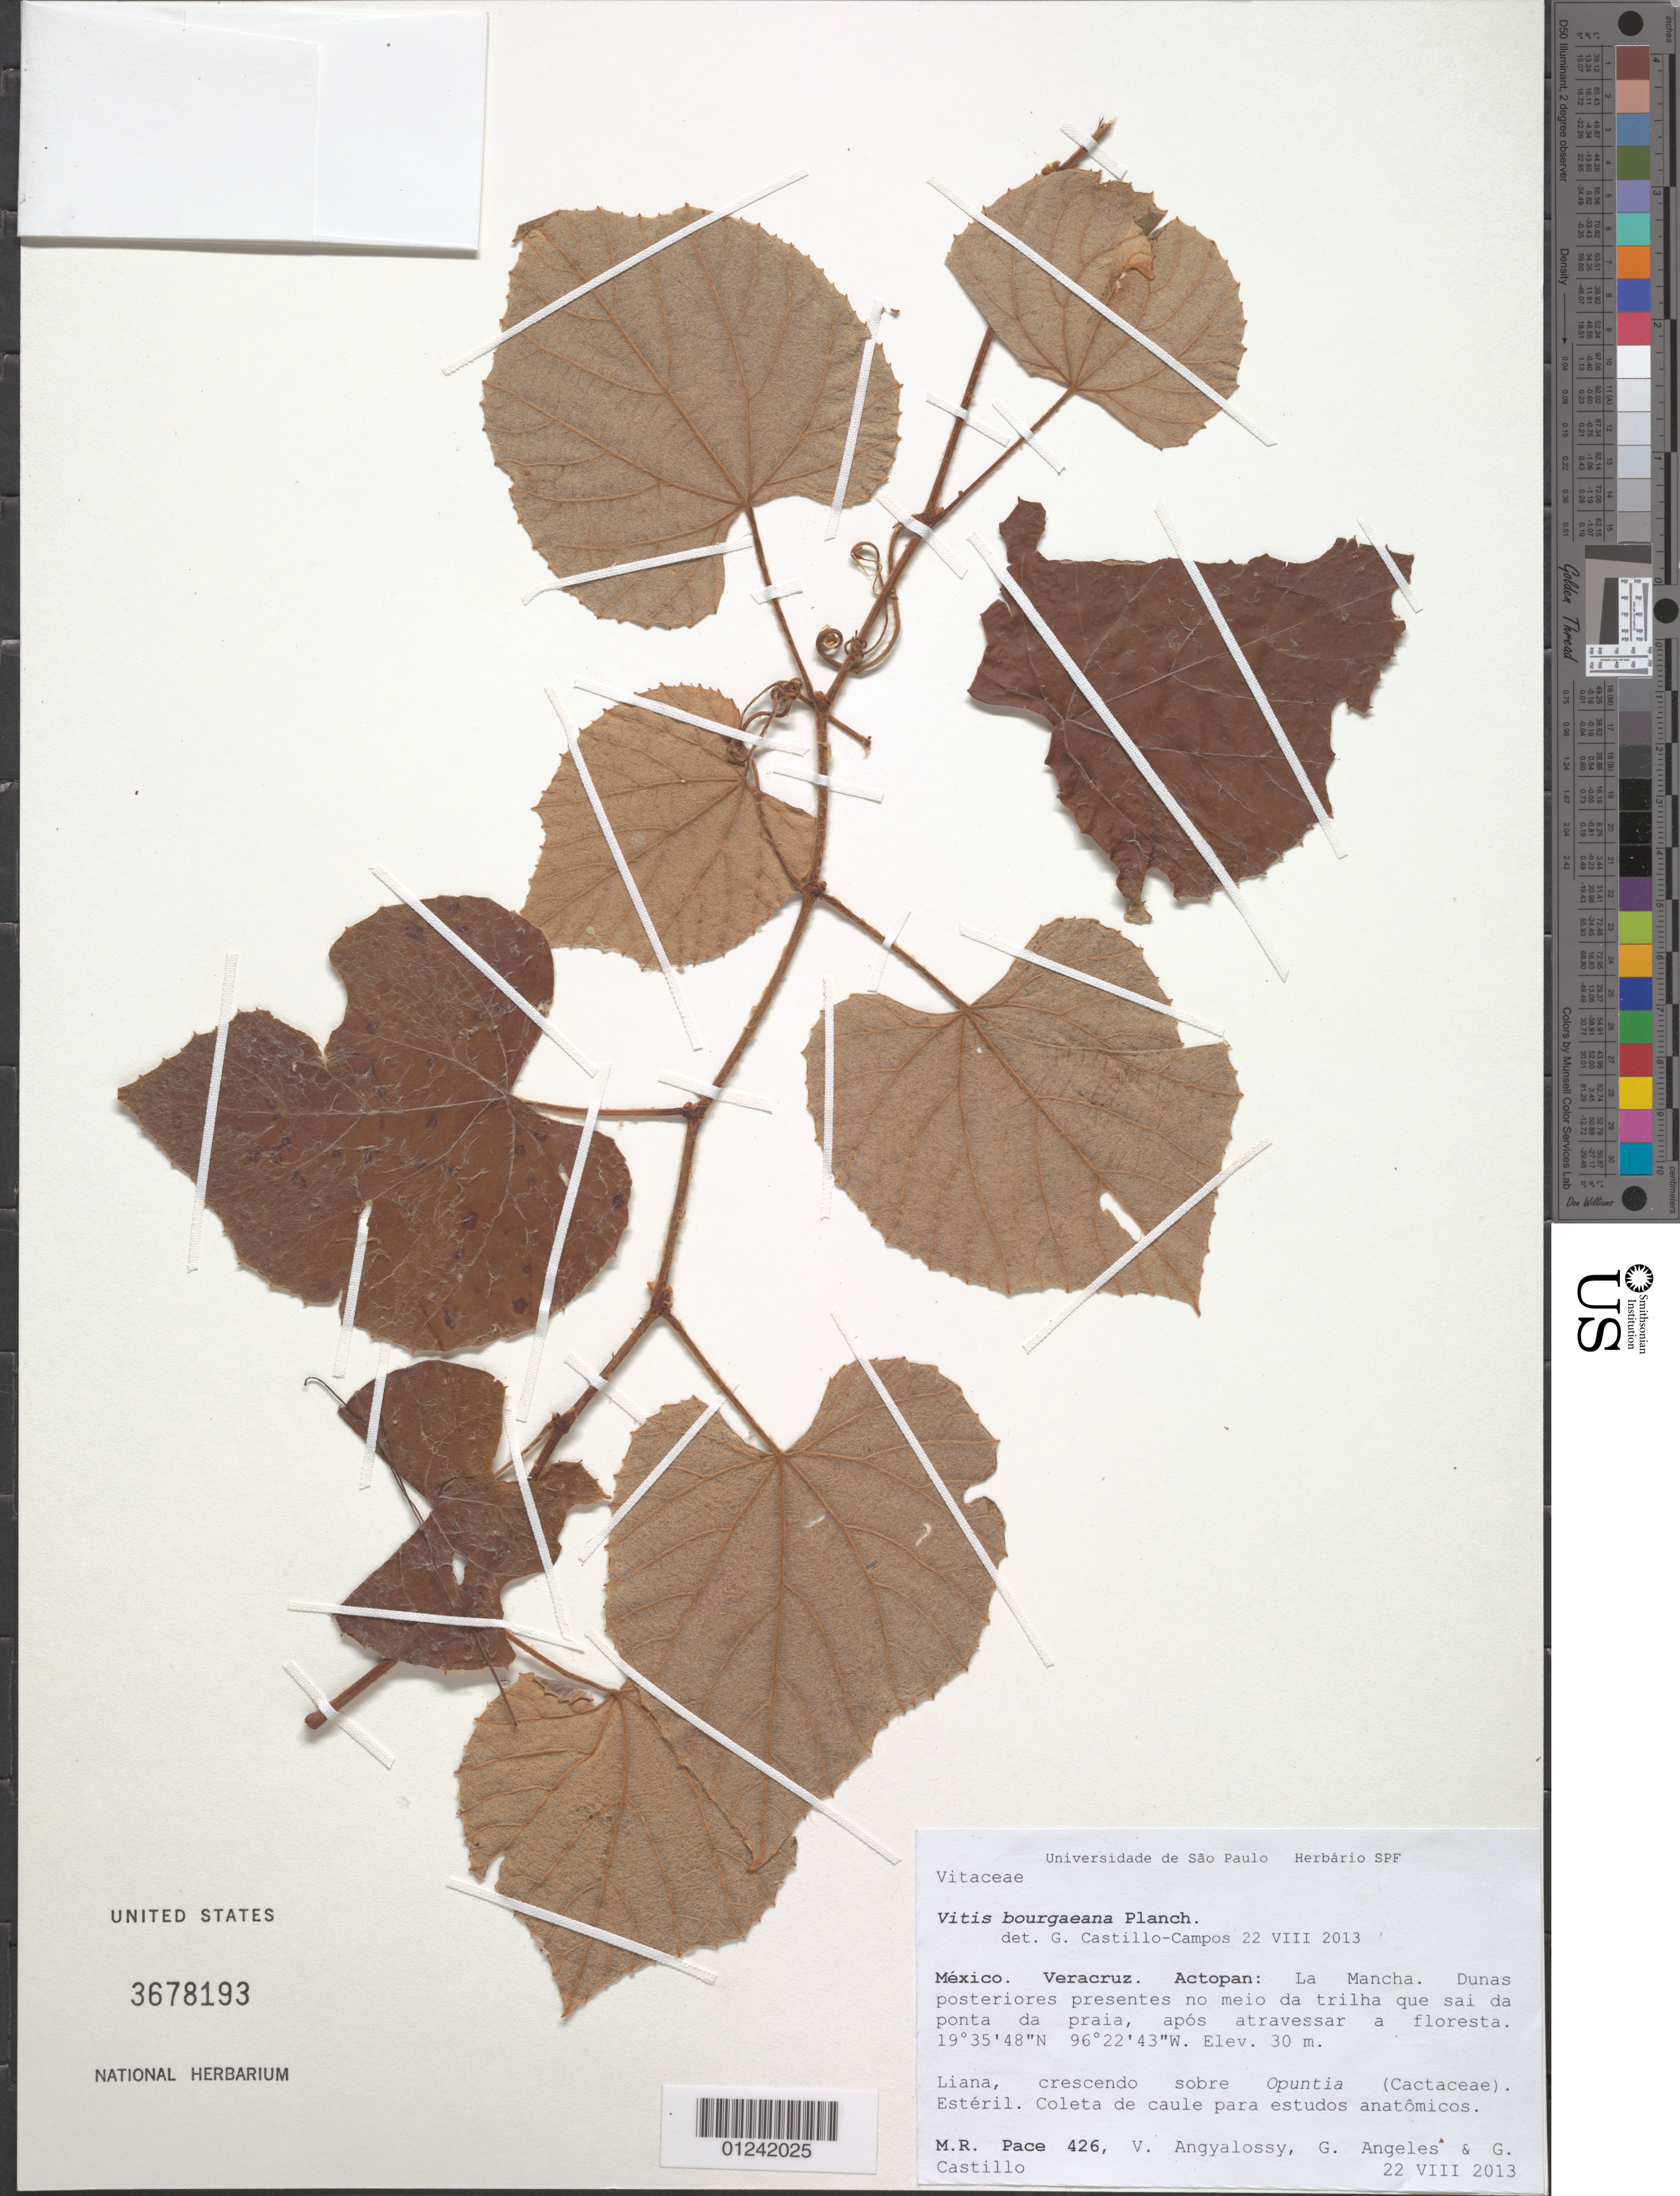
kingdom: Plantae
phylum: Tracheophyta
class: Magnoliopsida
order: Vitales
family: Vitaceae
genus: Vitis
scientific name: Vitis bourgaeana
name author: Planch.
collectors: M. R. Pace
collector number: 426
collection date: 2013-08-22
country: Mexico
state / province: Veracruz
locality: ActopanL La Mancha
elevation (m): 30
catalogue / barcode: US 3678193